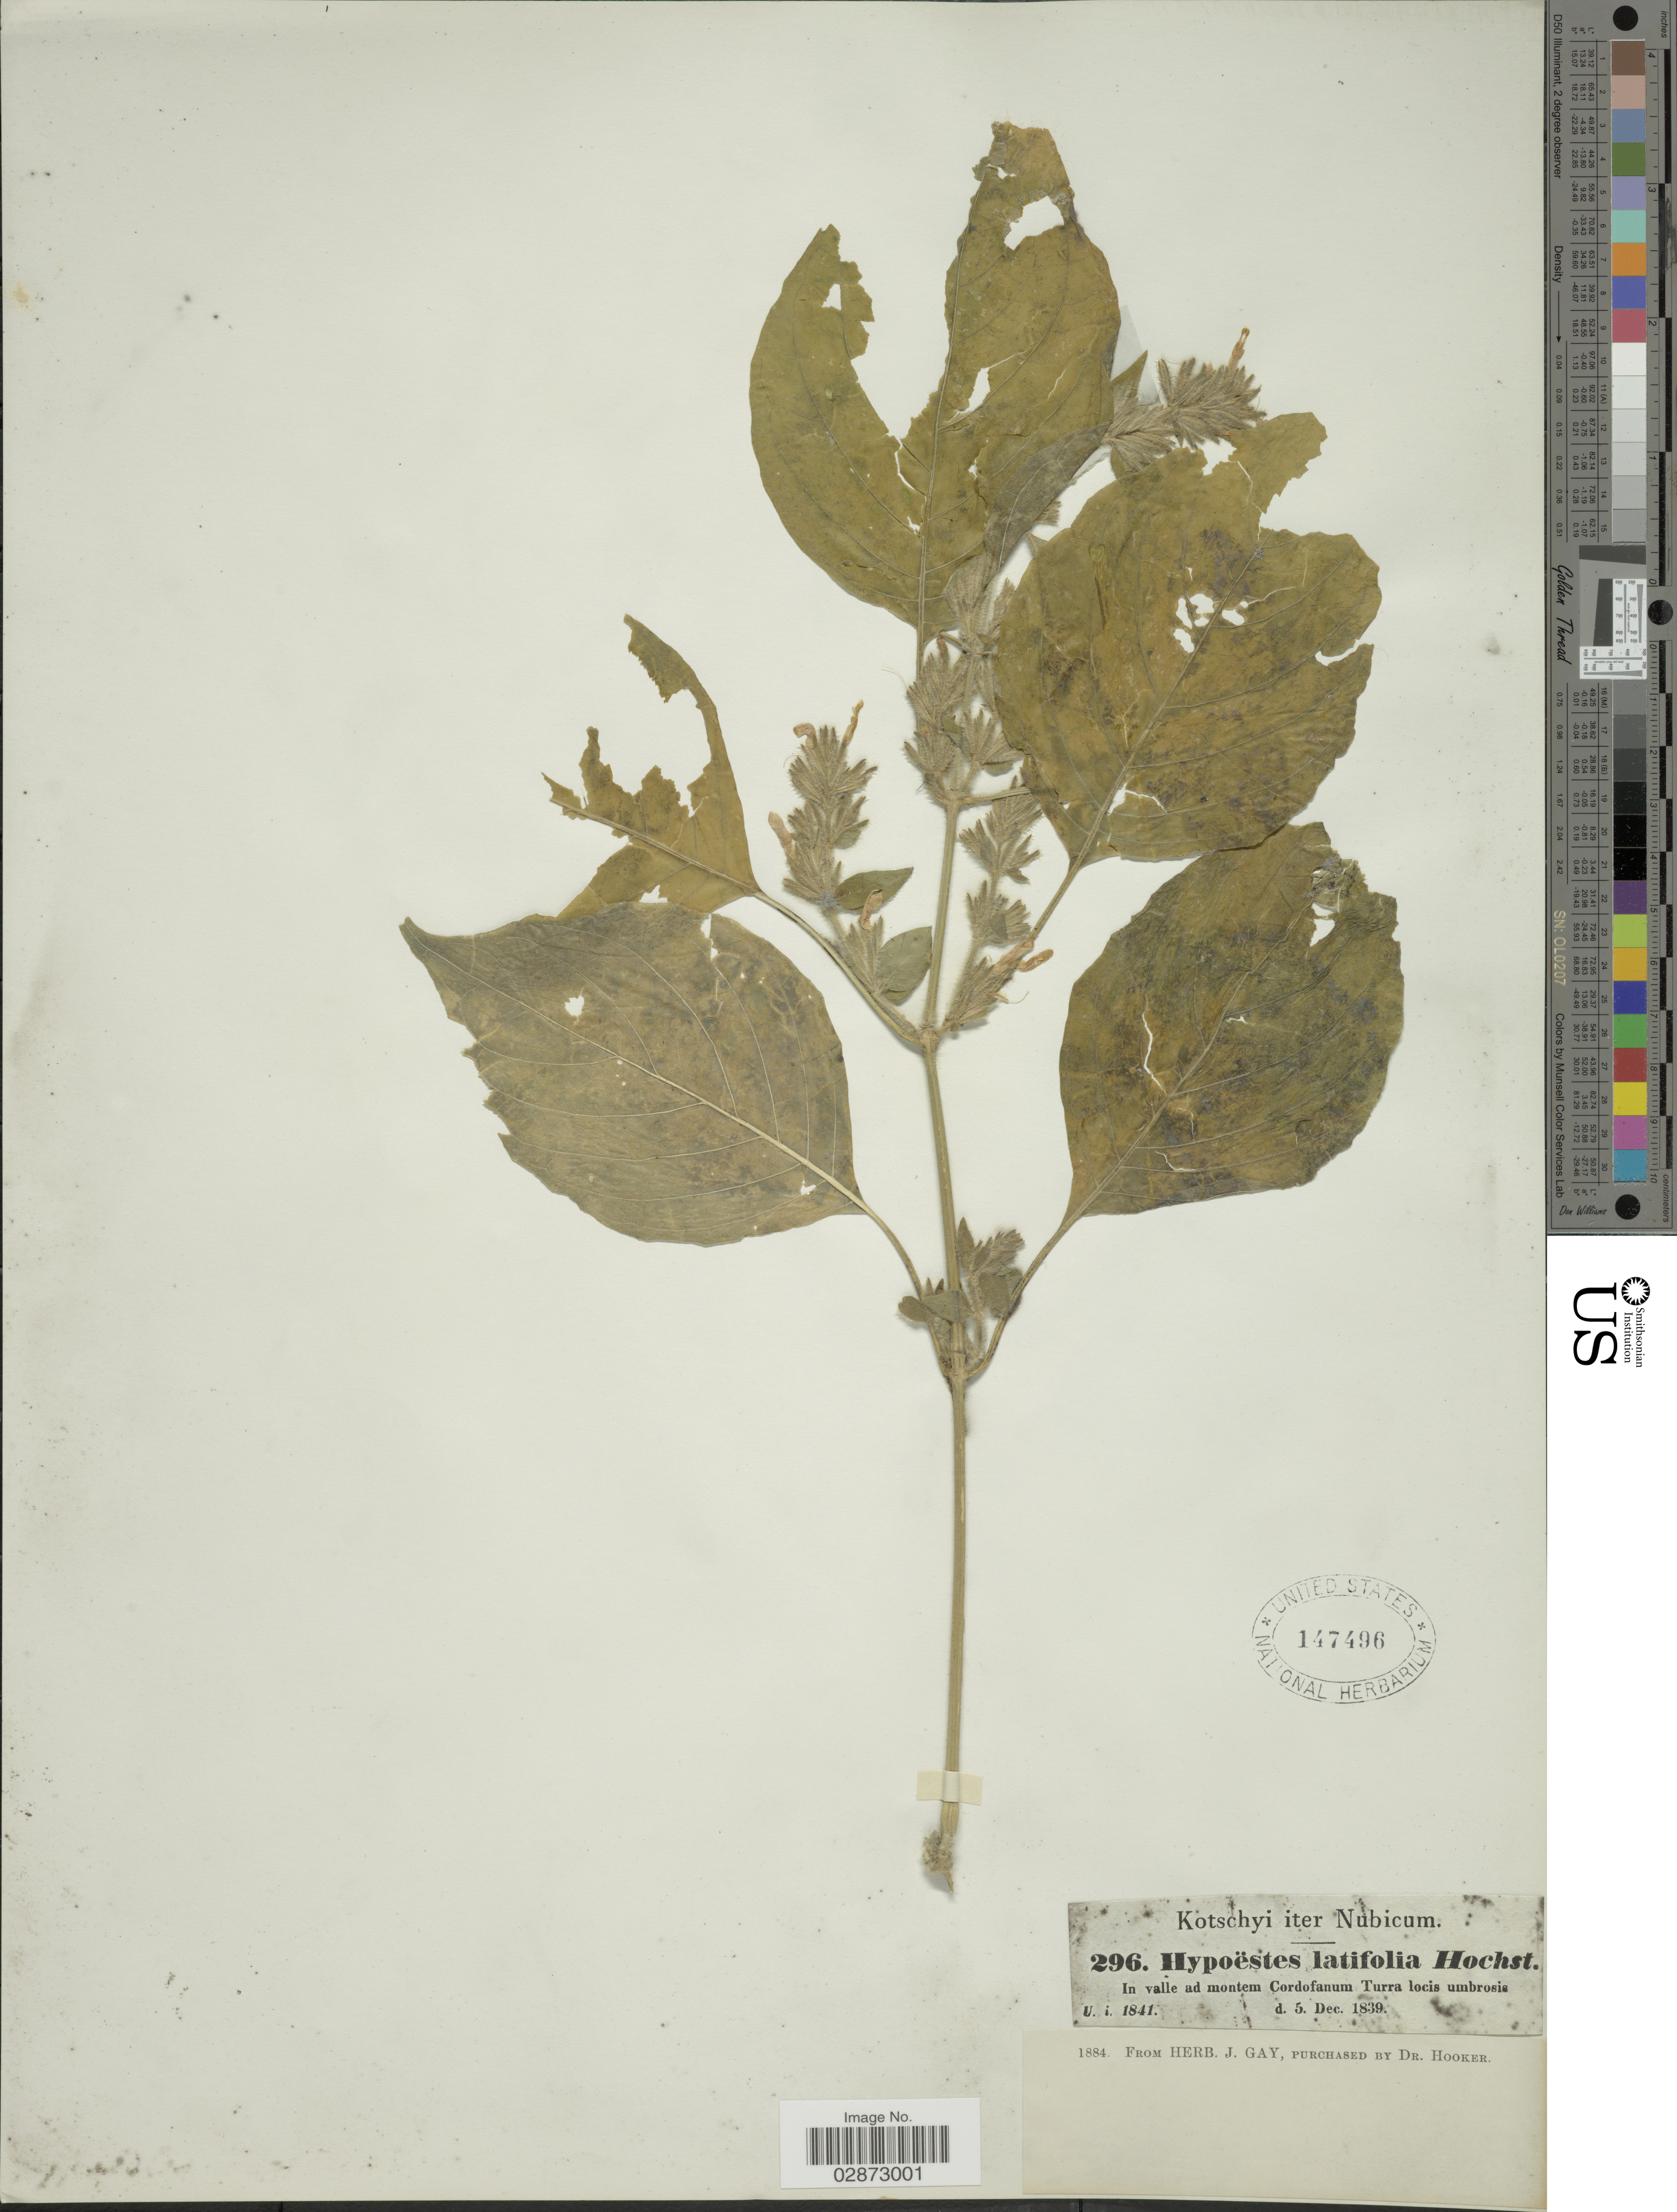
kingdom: Plantae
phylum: Tracheophyta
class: Magnoliopsida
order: Lamiales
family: Acanthaceae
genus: Hypoestes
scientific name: Hypoestes latifolia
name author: Hochst.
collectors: -. Kotschyi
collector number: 296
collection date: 1839-12-05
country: Sudan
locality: Nubicum. In valle ad montem Cordofanum Turra locis umbrosis.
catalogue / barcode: US 147496